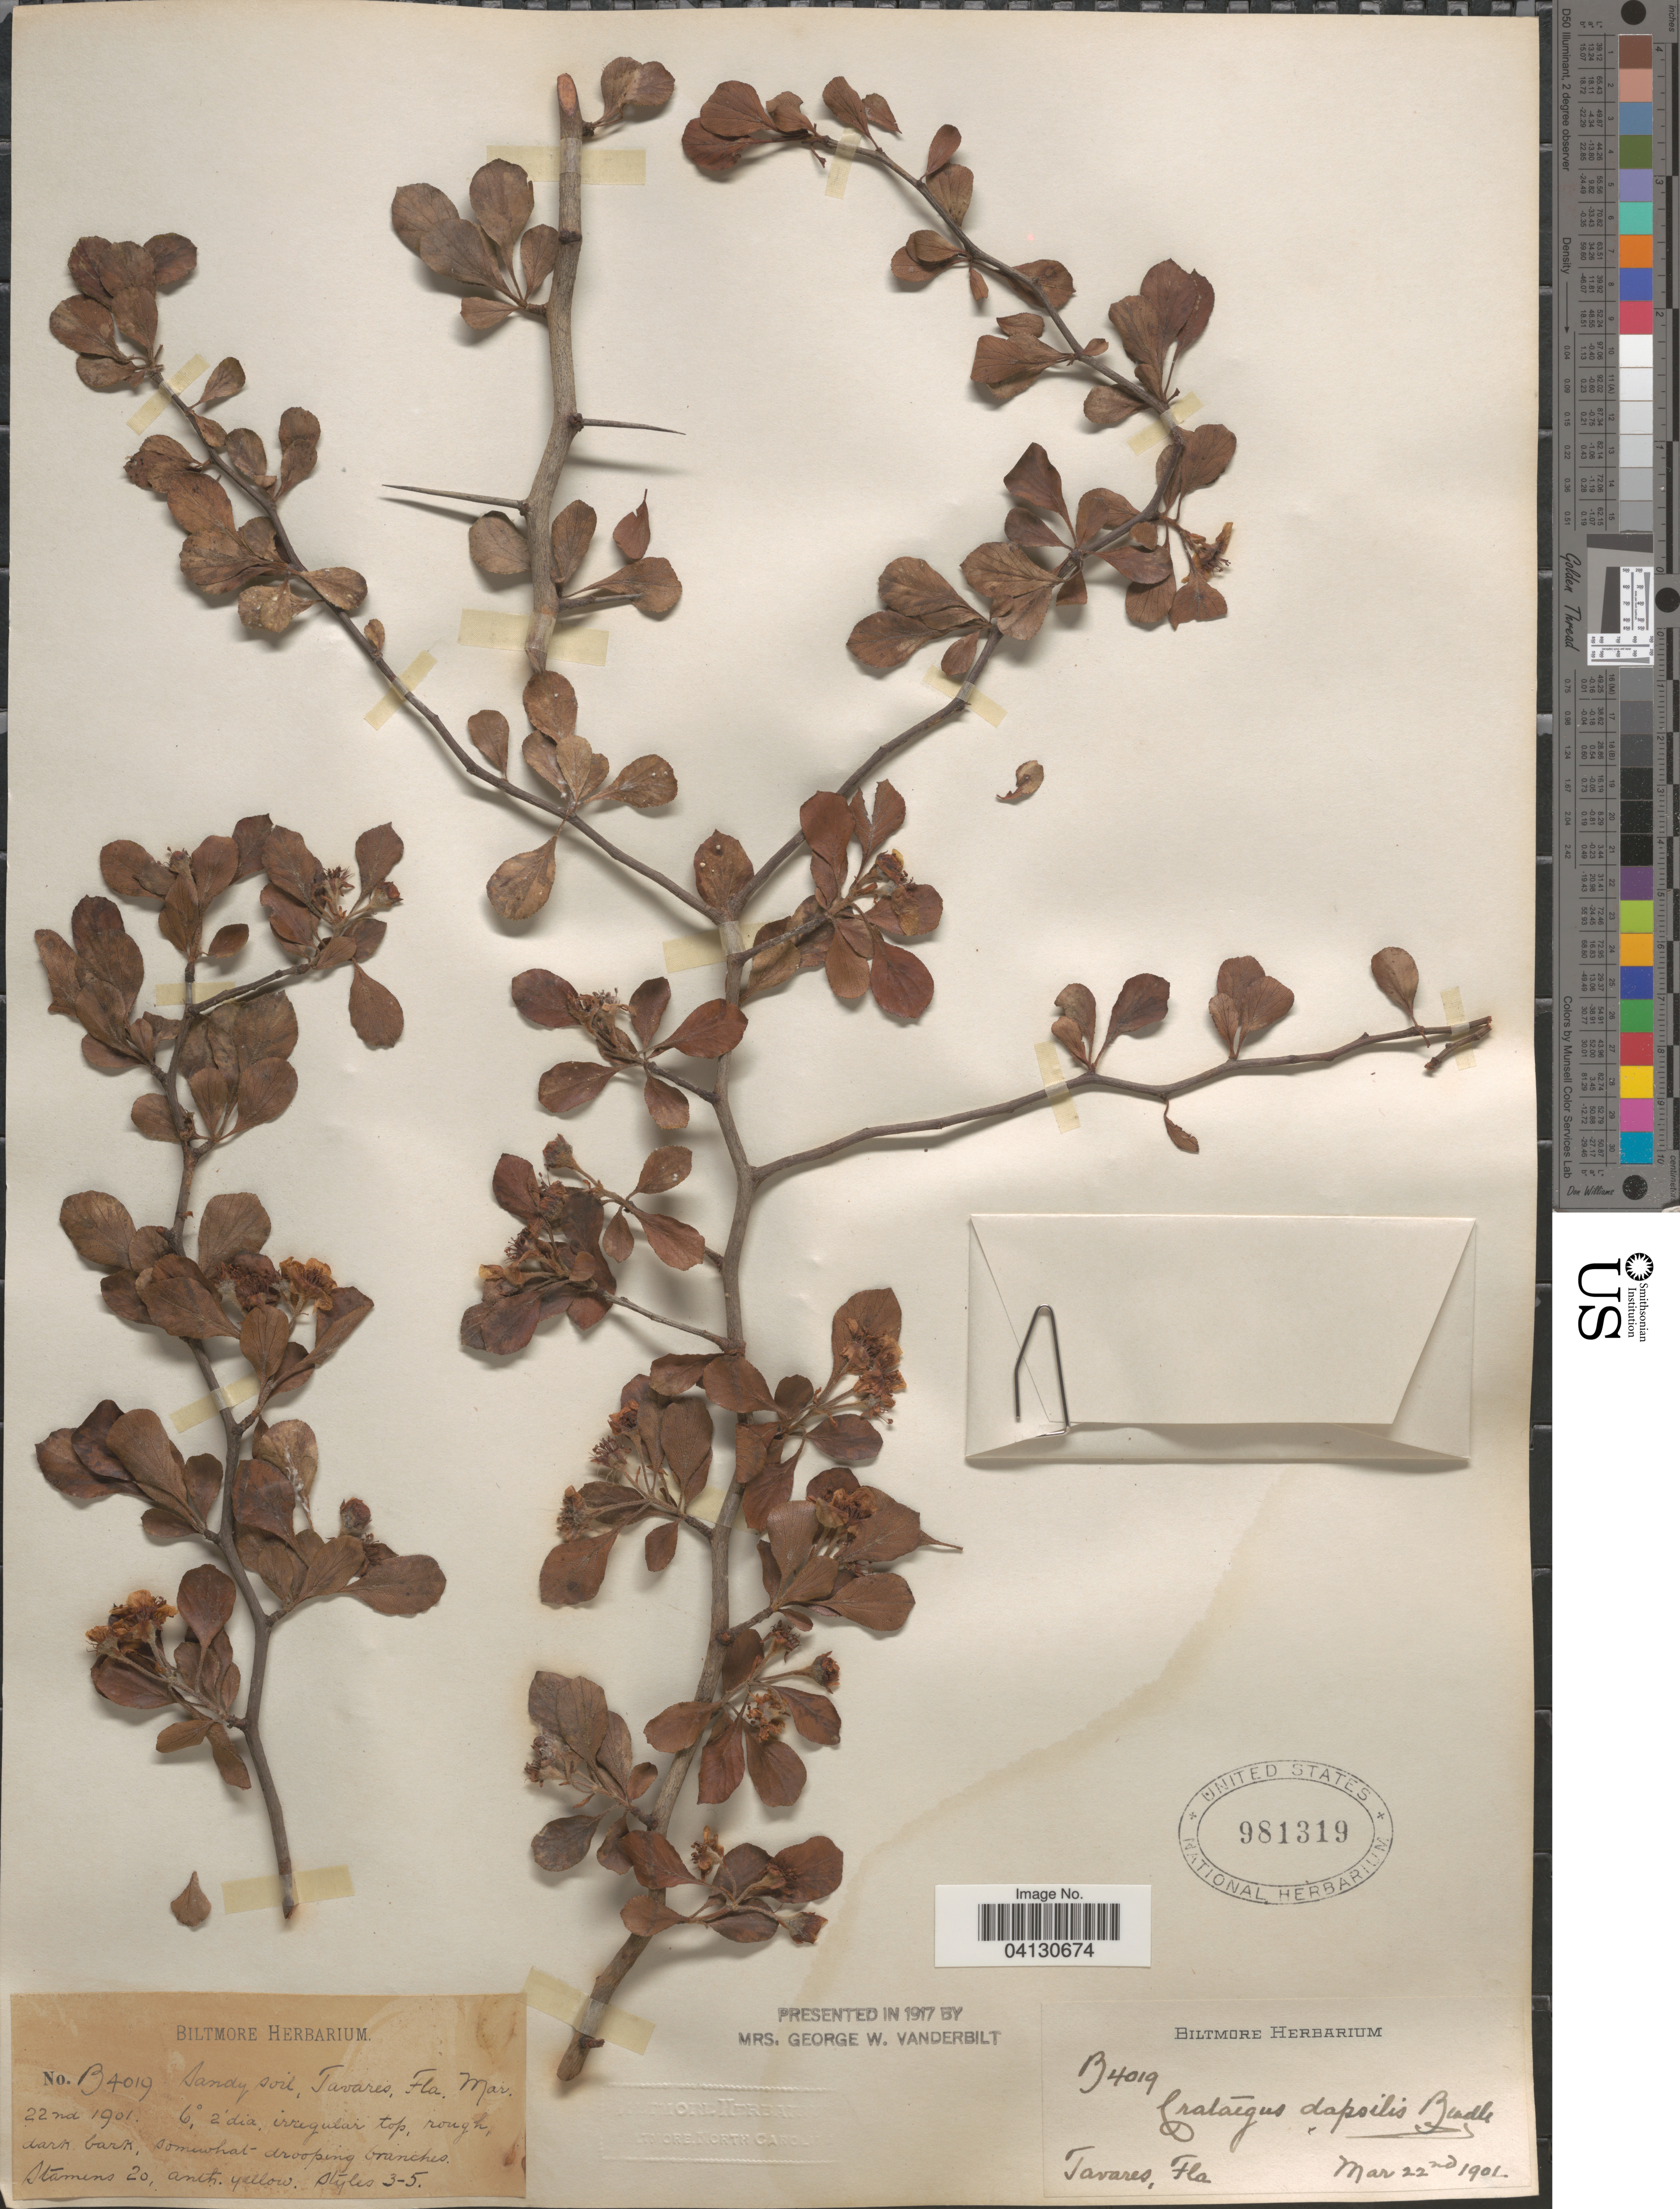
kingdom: Plantae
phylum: Tracheophyta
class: Magnoliopsida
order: Rosales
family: Rosaceae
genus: Crataegus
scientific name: Crataegus dapsilis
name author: Beadle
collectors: ex herb. Biltmore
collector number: B4019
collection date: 1901-03-22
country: United States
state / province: Florida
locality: Tavares.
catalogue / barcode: US 981319